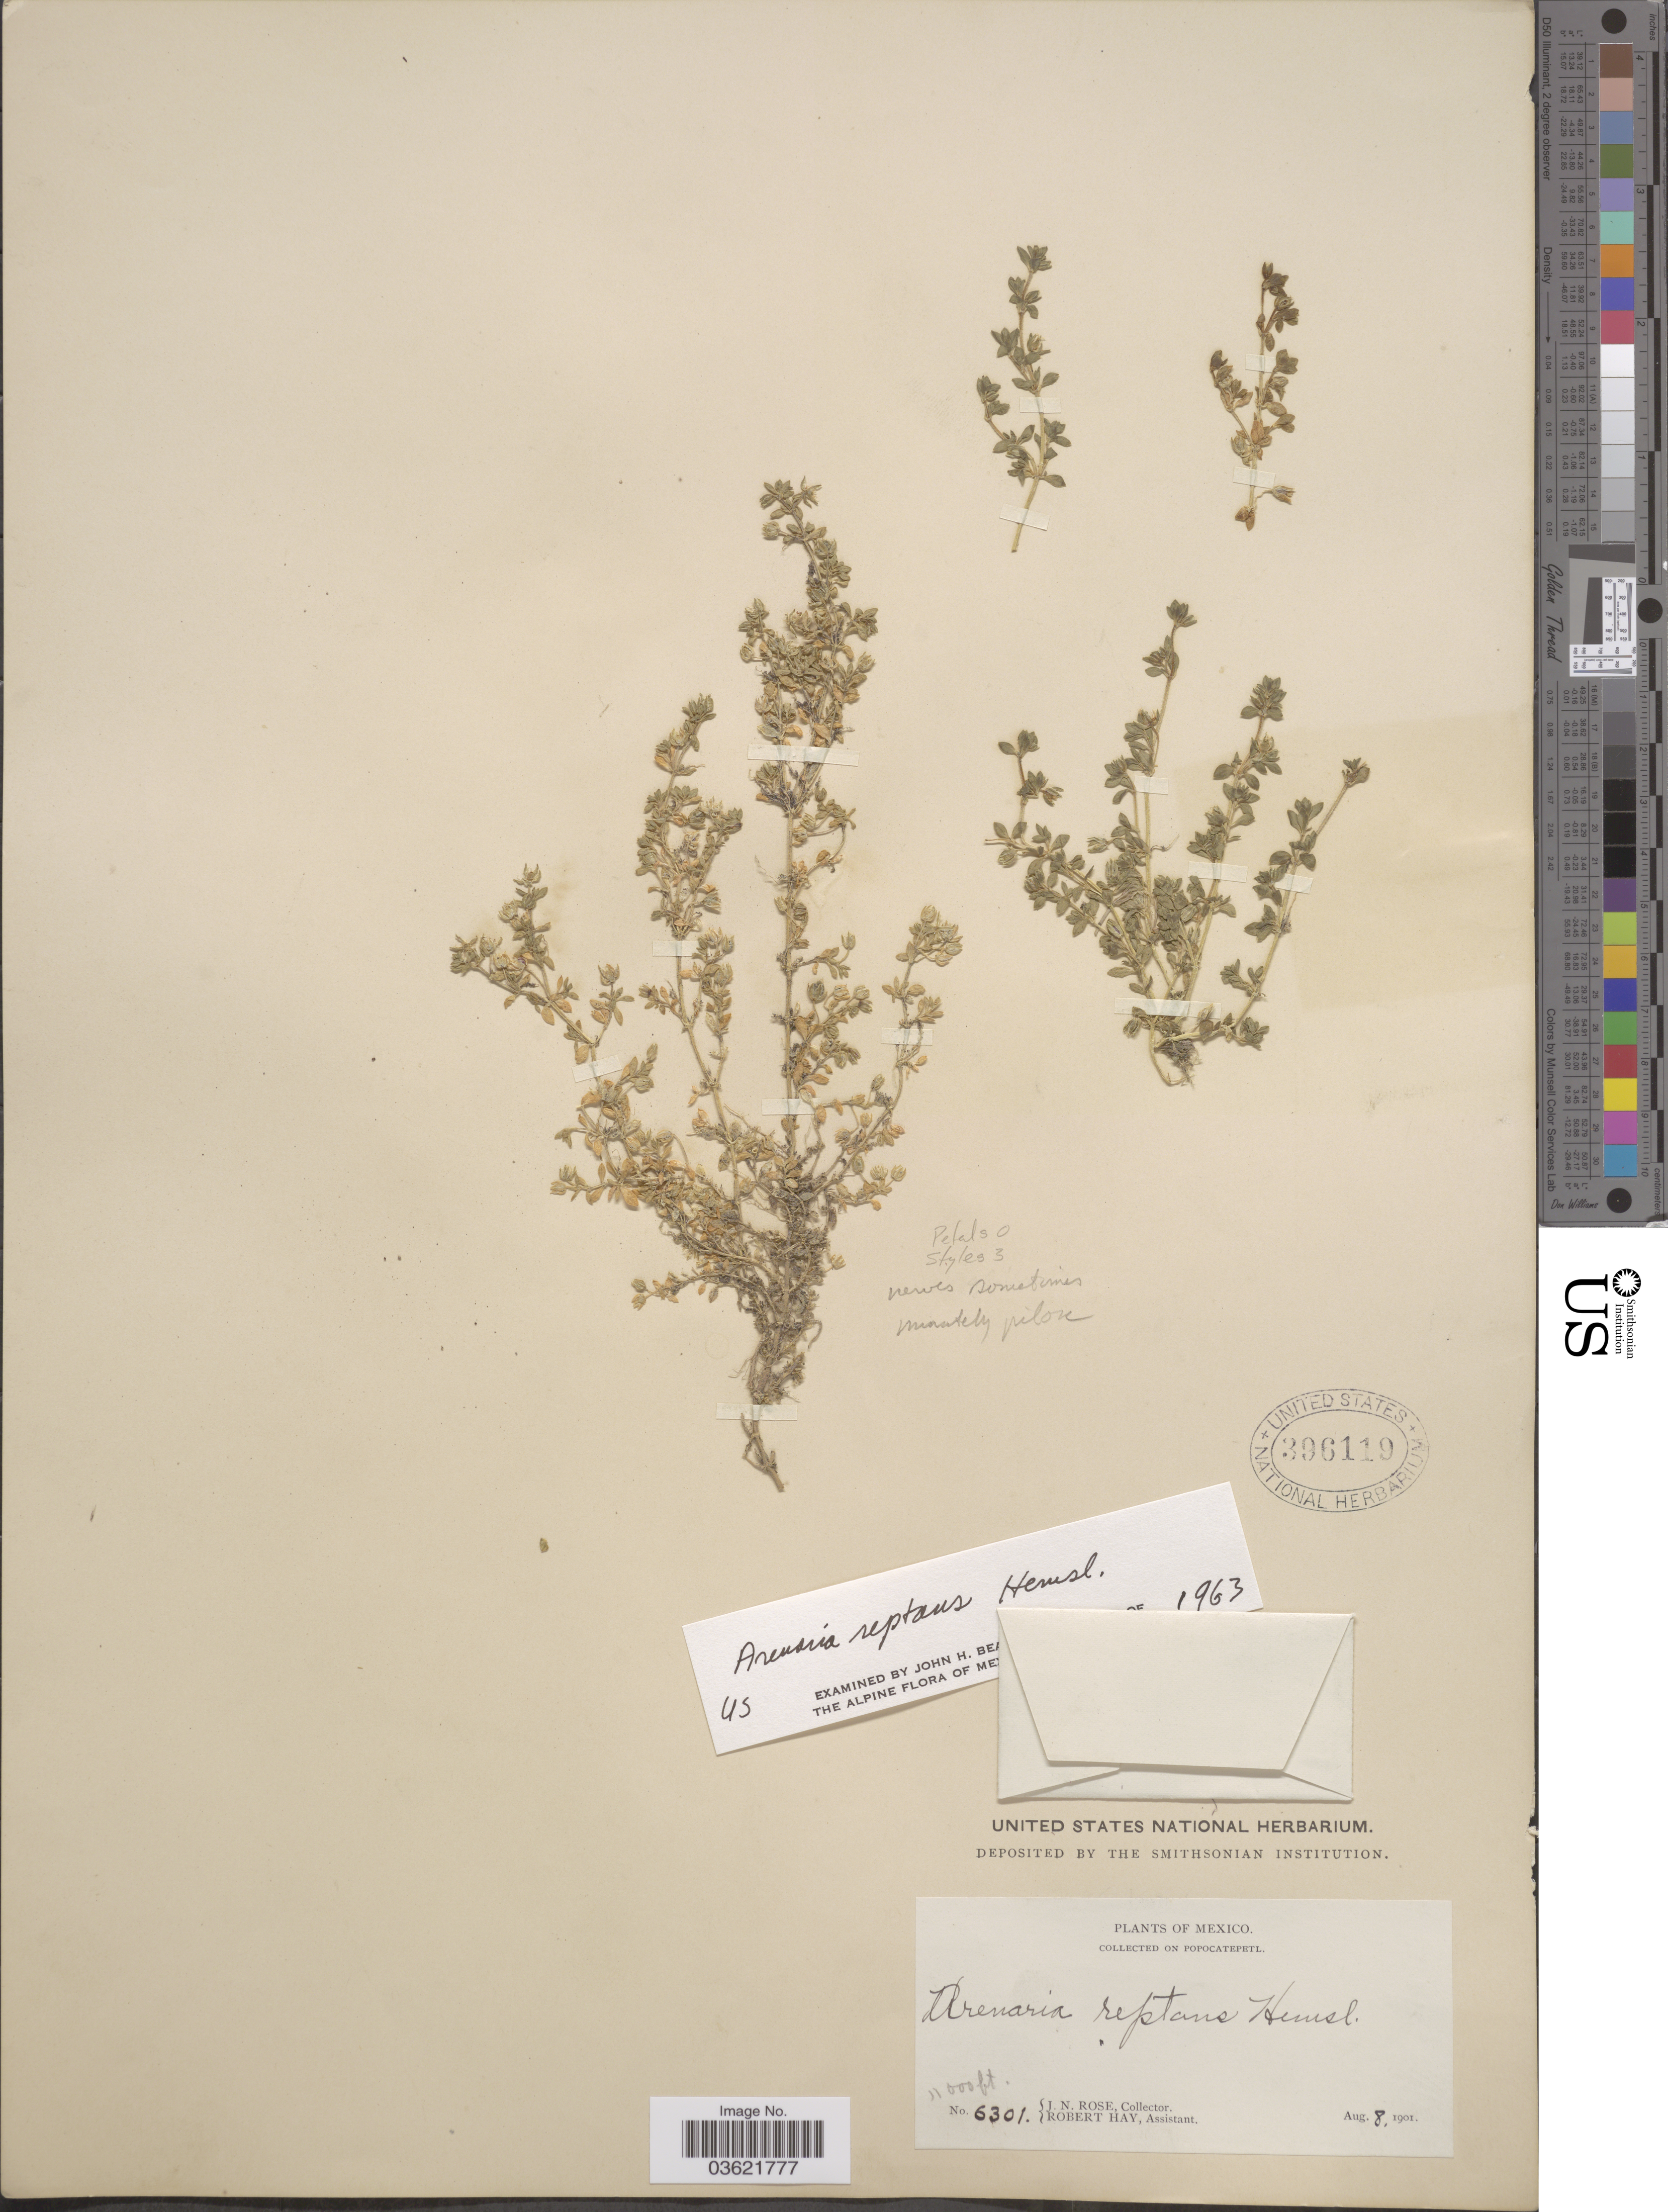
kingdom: Plantae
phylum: Tracheophyta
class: Magnoliopsida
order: Caryophyllales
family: Caryophyllaceae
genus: Arenaria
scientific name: Arenaria reptans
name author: Hemsl.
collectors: J. M. Rose & R. Hay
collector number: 6301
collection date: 1901-08-08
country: Mexico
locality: On Popocatepetl.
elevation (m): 3353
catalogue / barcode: US 396119